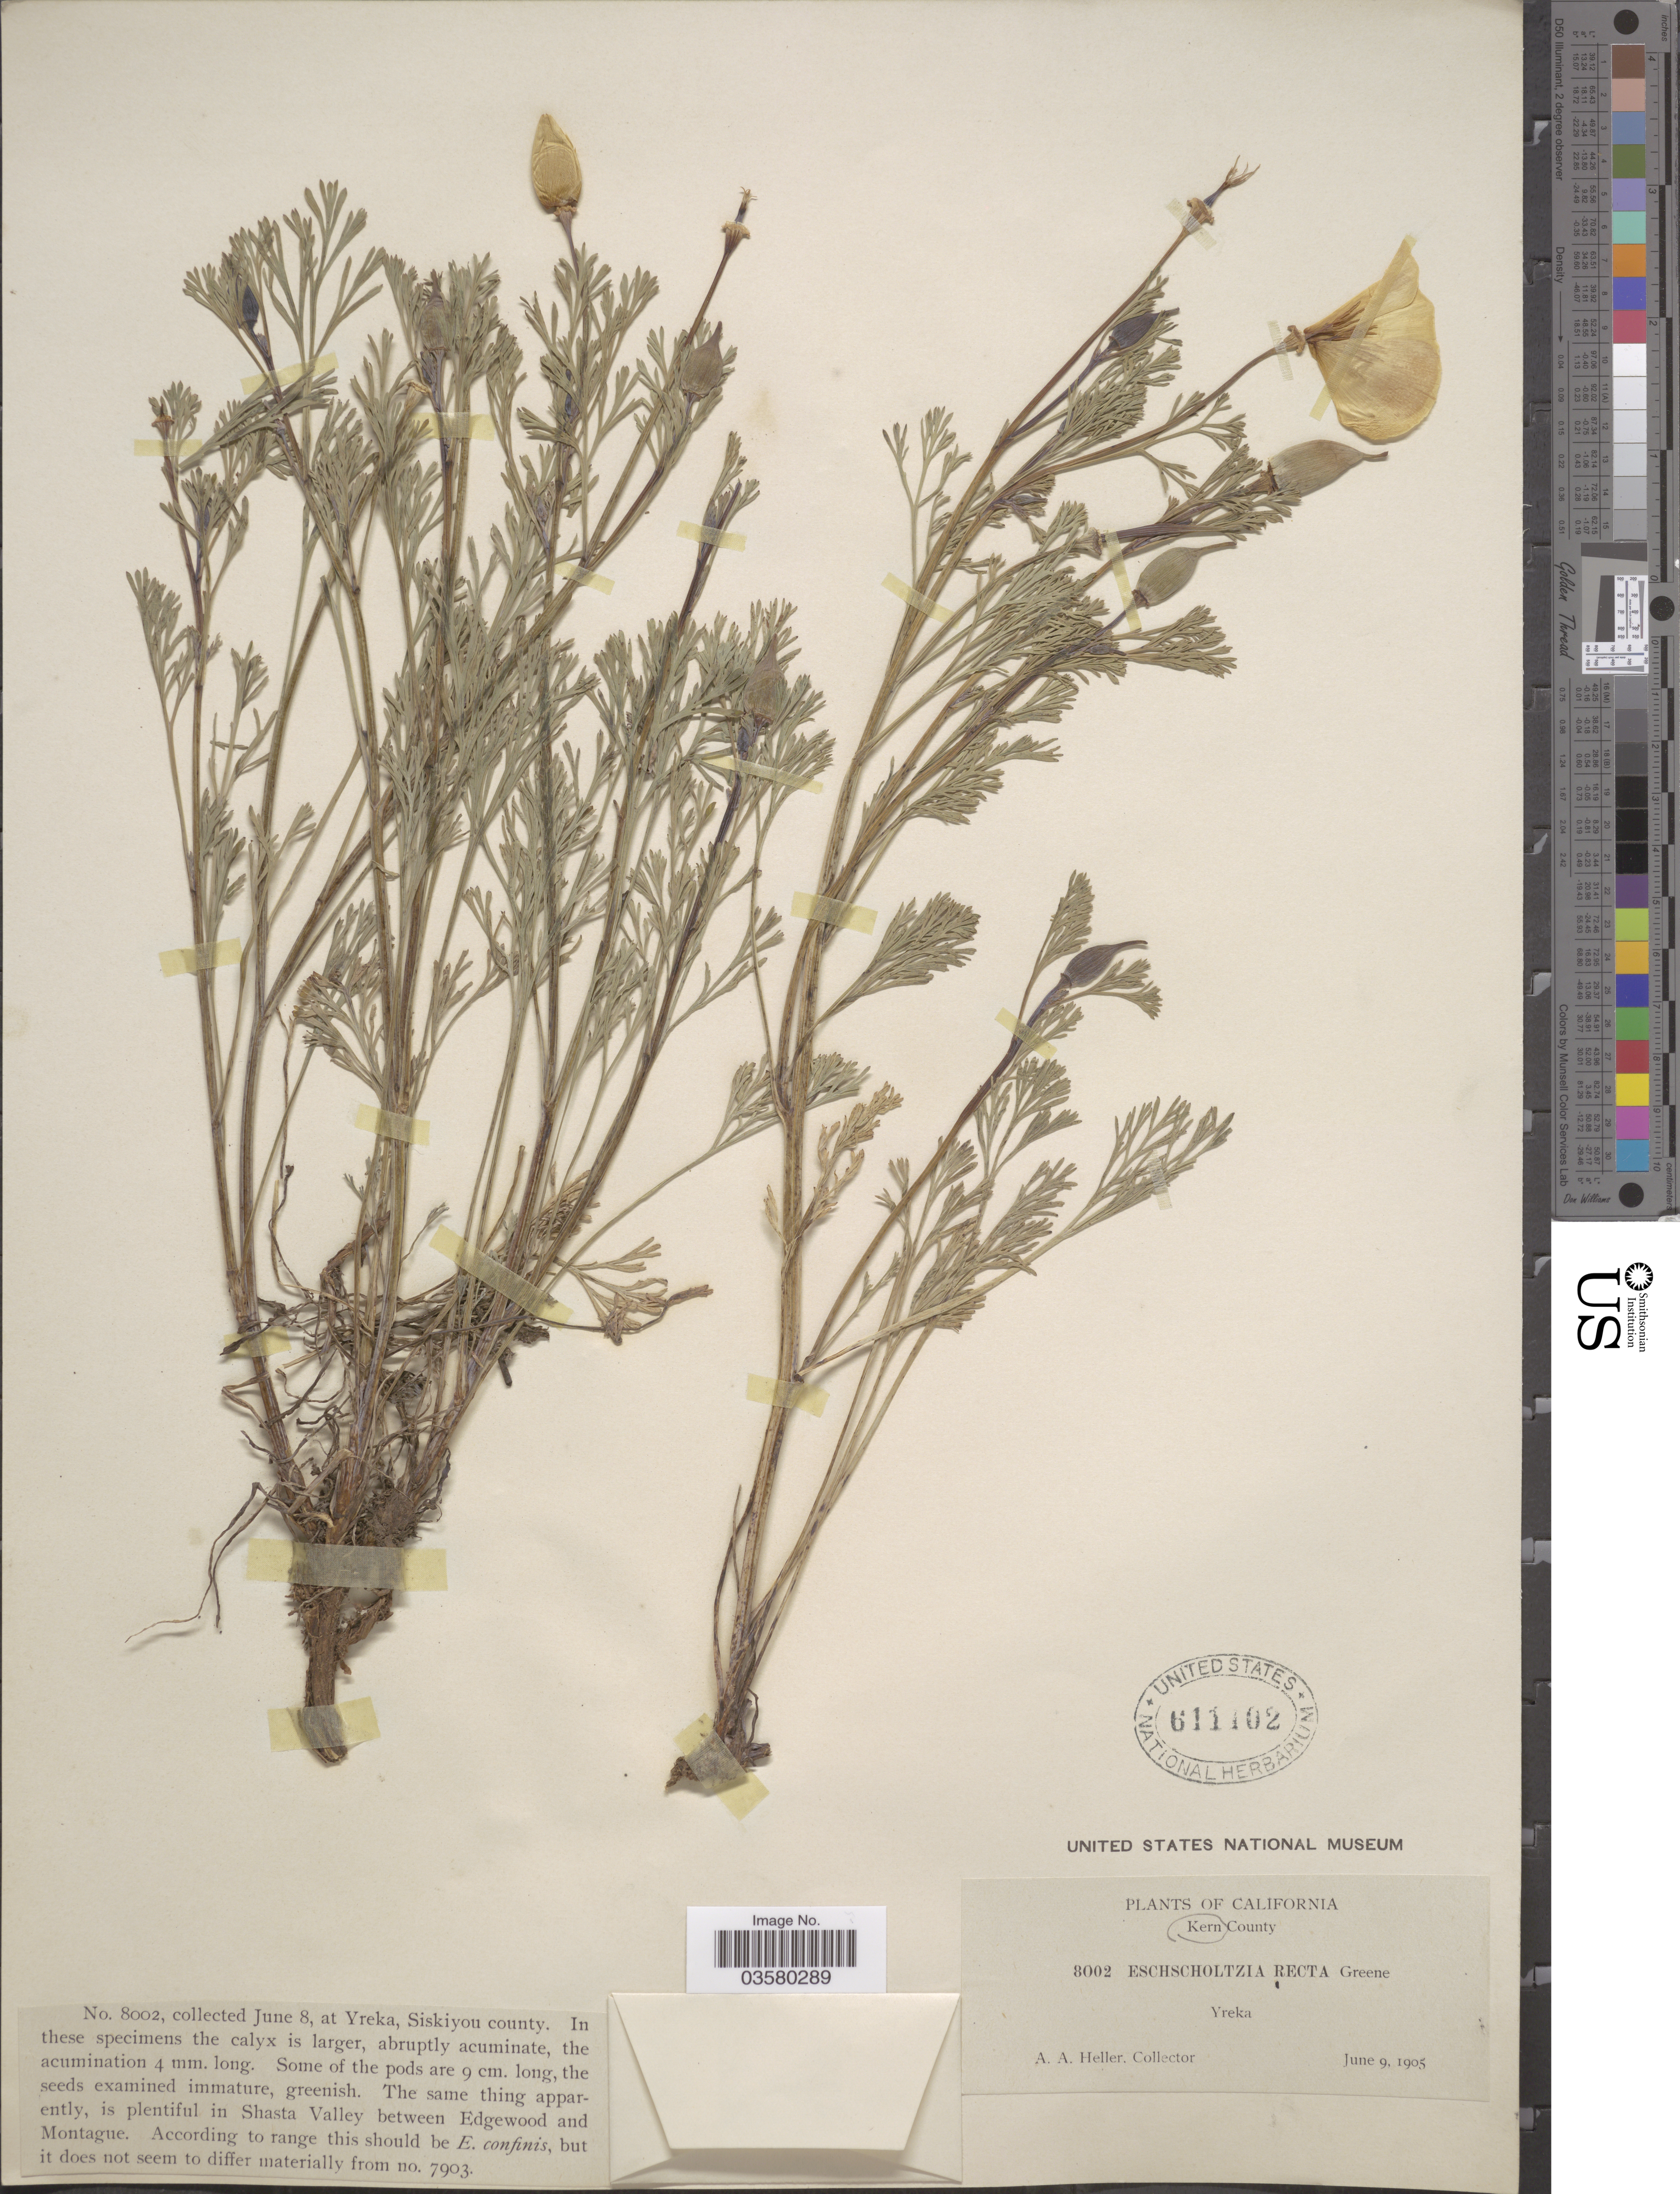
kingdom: Plantae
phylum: Tracheophyta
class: Magnoliopsida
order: Ranunculales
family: Papaveraceae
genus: Eschscholzia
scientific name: Eschscholzia californica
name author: Cham.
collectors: A. A. Heller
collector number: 8002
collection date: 1905-06-09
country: United States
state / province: California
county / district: Siskiyou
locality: At Yreka, Siskiyou county. Kern County.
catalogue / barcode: US 611102